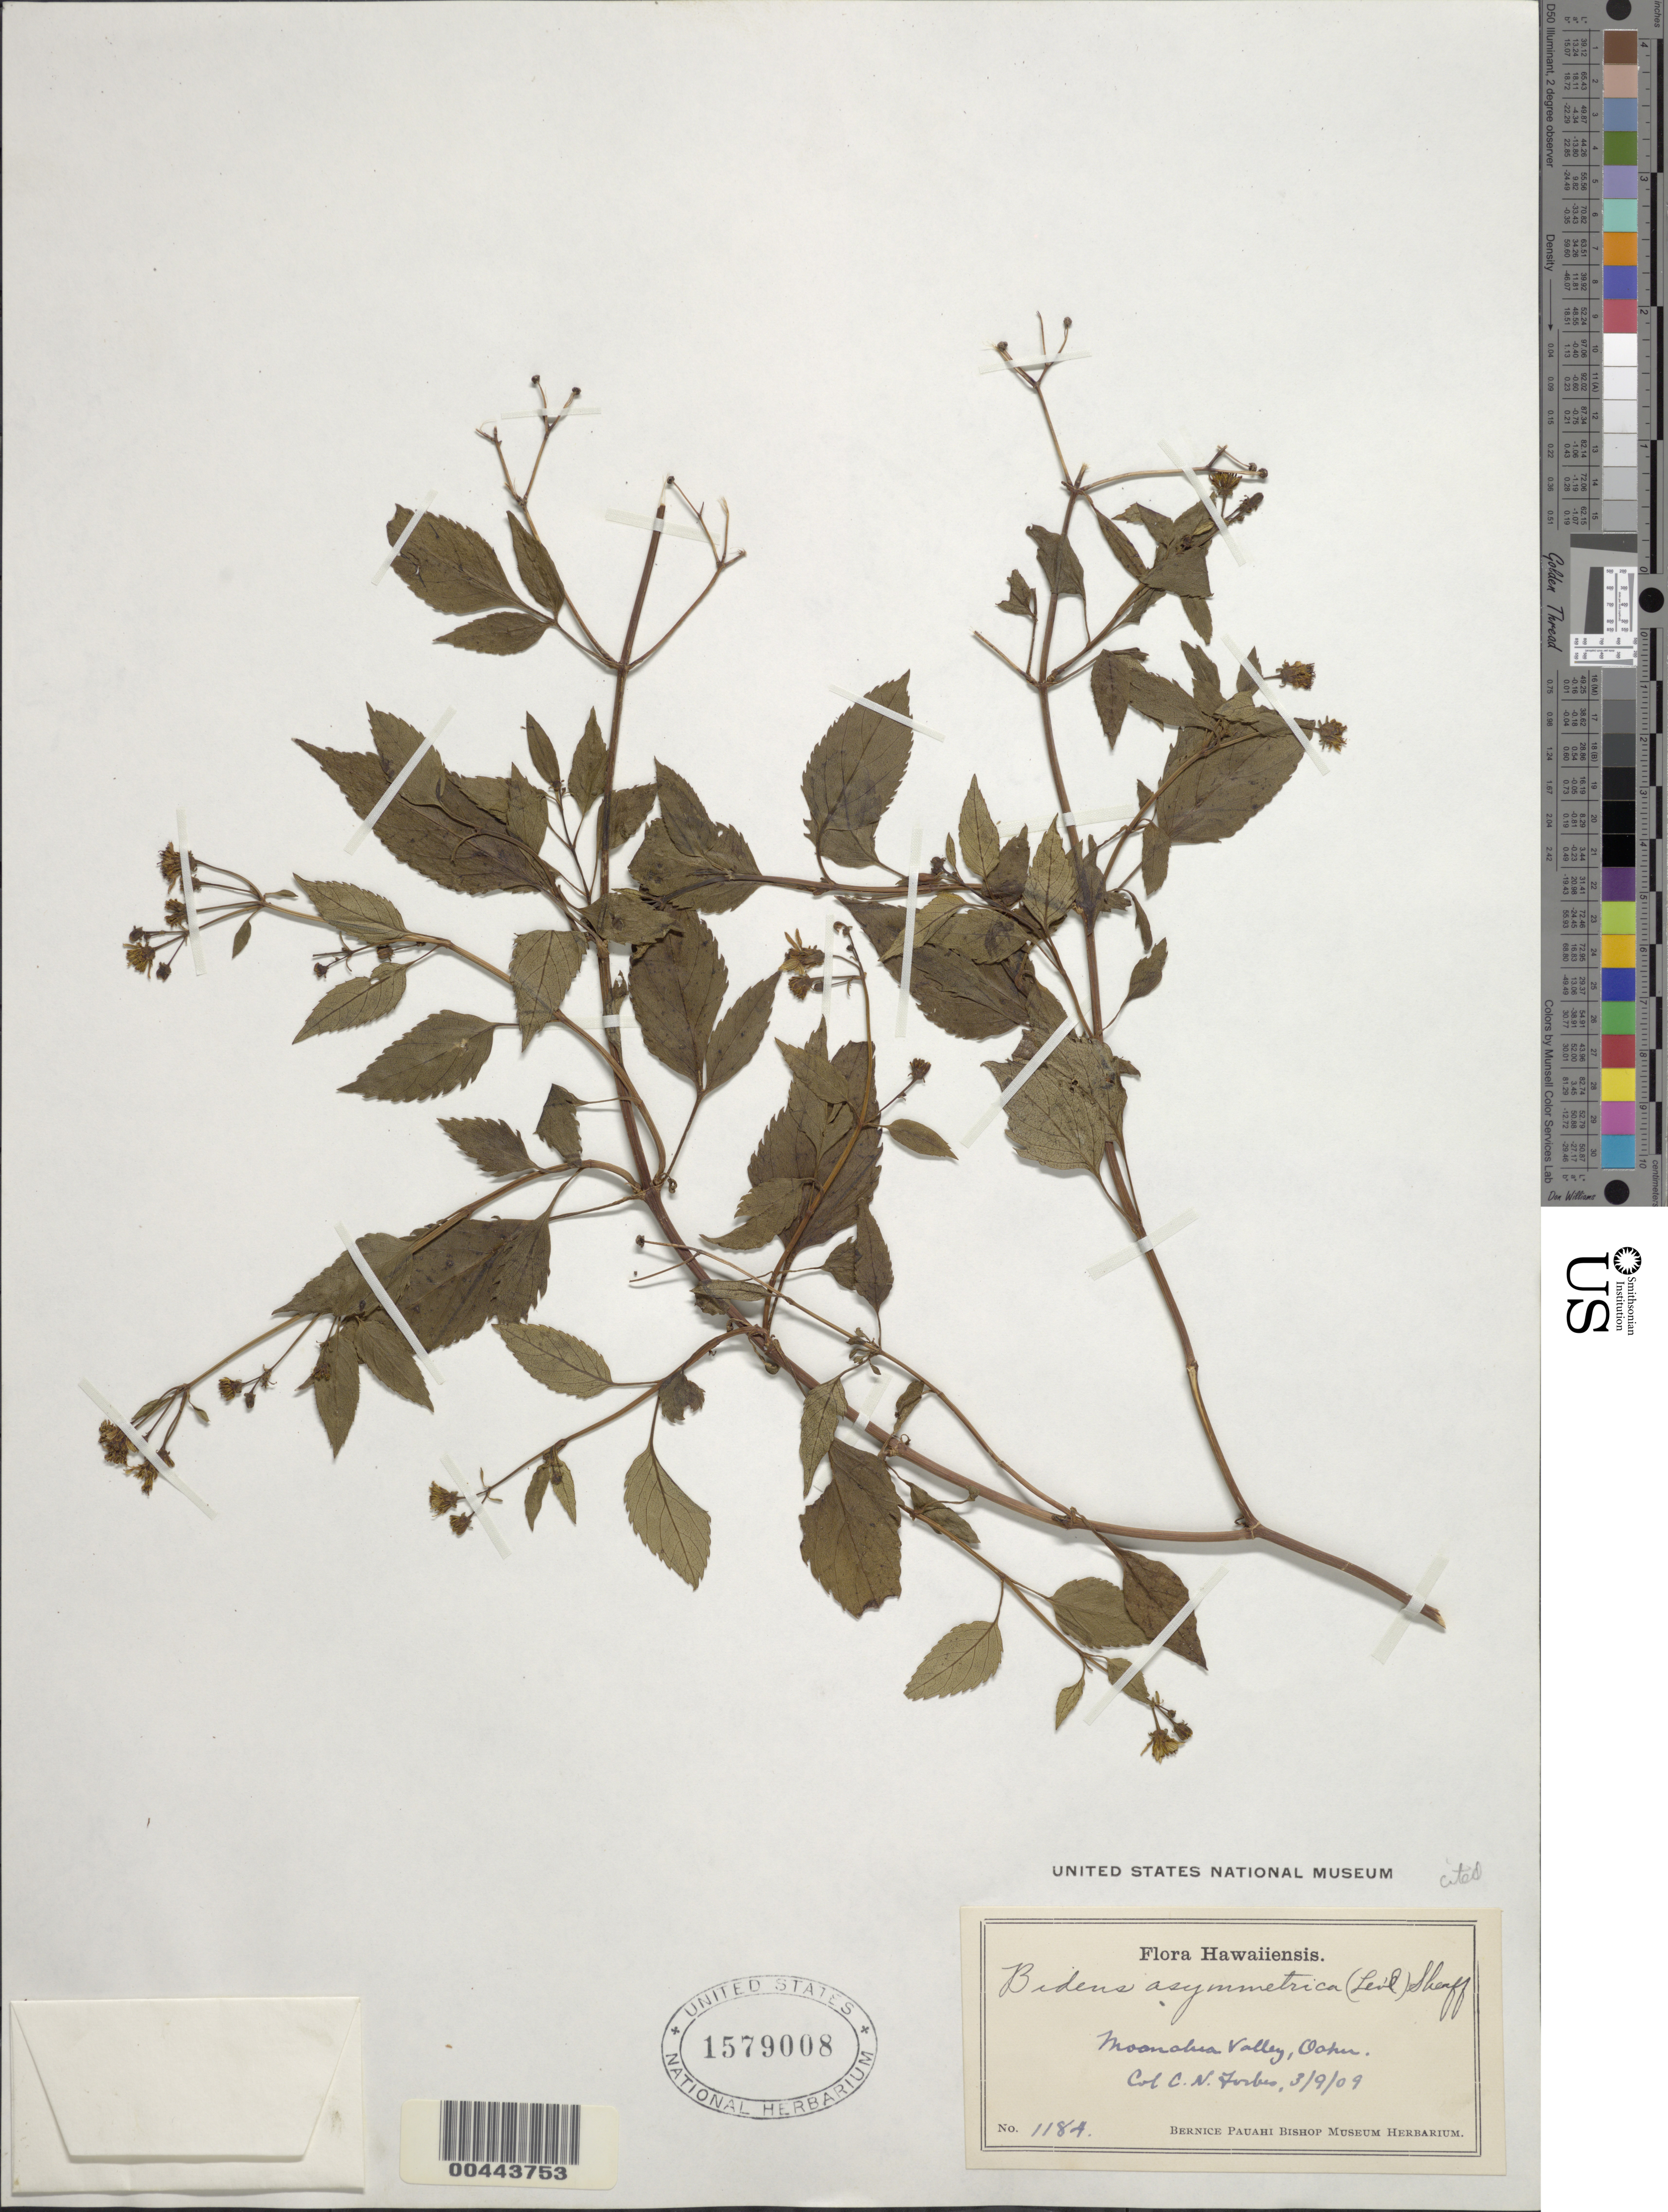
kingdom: Plantae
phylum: Tracheophyta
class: Magnoliopsida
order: Asterales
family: Asteraceae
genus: Bidens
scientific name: Bidens asymmetrica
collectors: C. N. Forbes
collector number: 1184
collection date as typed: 9 Mar 1909 or 3 Sep 1909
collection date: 1909-03-09 or 1909-09-03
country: United States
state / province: Hawaii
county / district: Honolulu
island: Oahu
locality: Moonalua Valley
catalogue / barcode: US 1579008